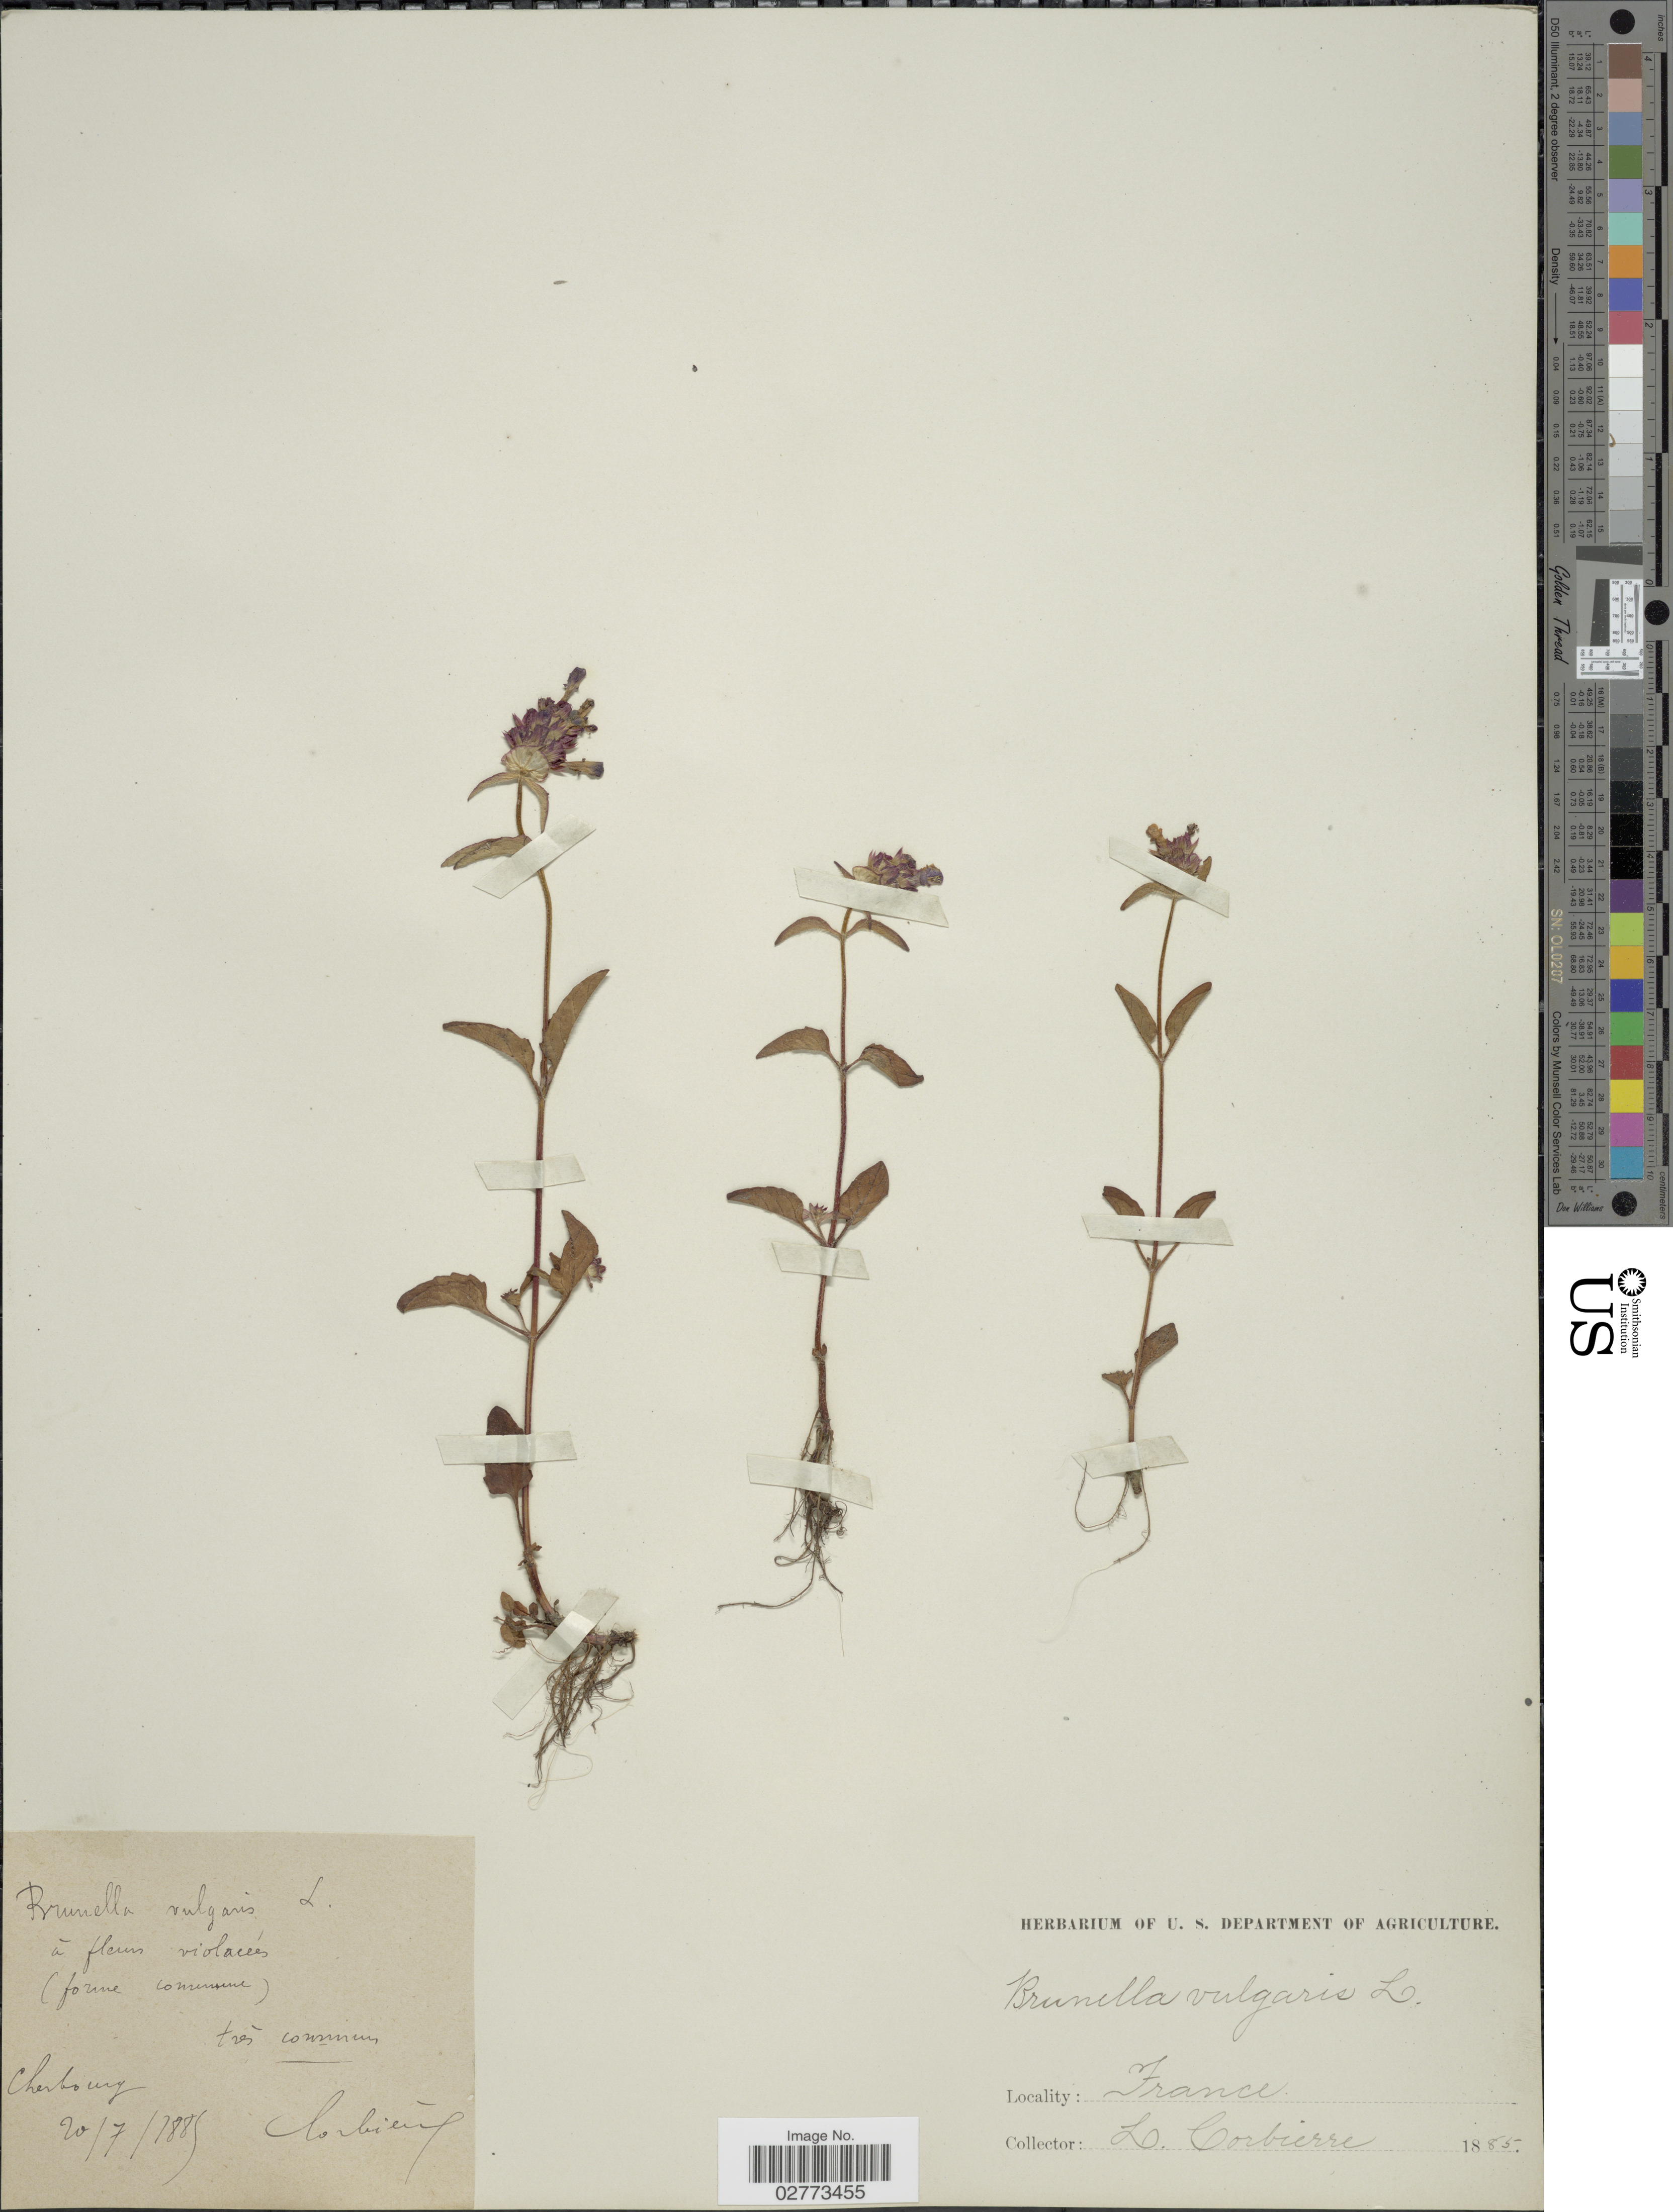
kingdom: Plantae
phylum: Tracheophyta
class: Magnoliopsida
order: Lamiales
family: Lamiaceae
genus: Prunella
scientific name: Prunella vulgaris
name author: L.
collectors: L. Corbierre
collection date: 1885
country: France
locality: Cherbourg.